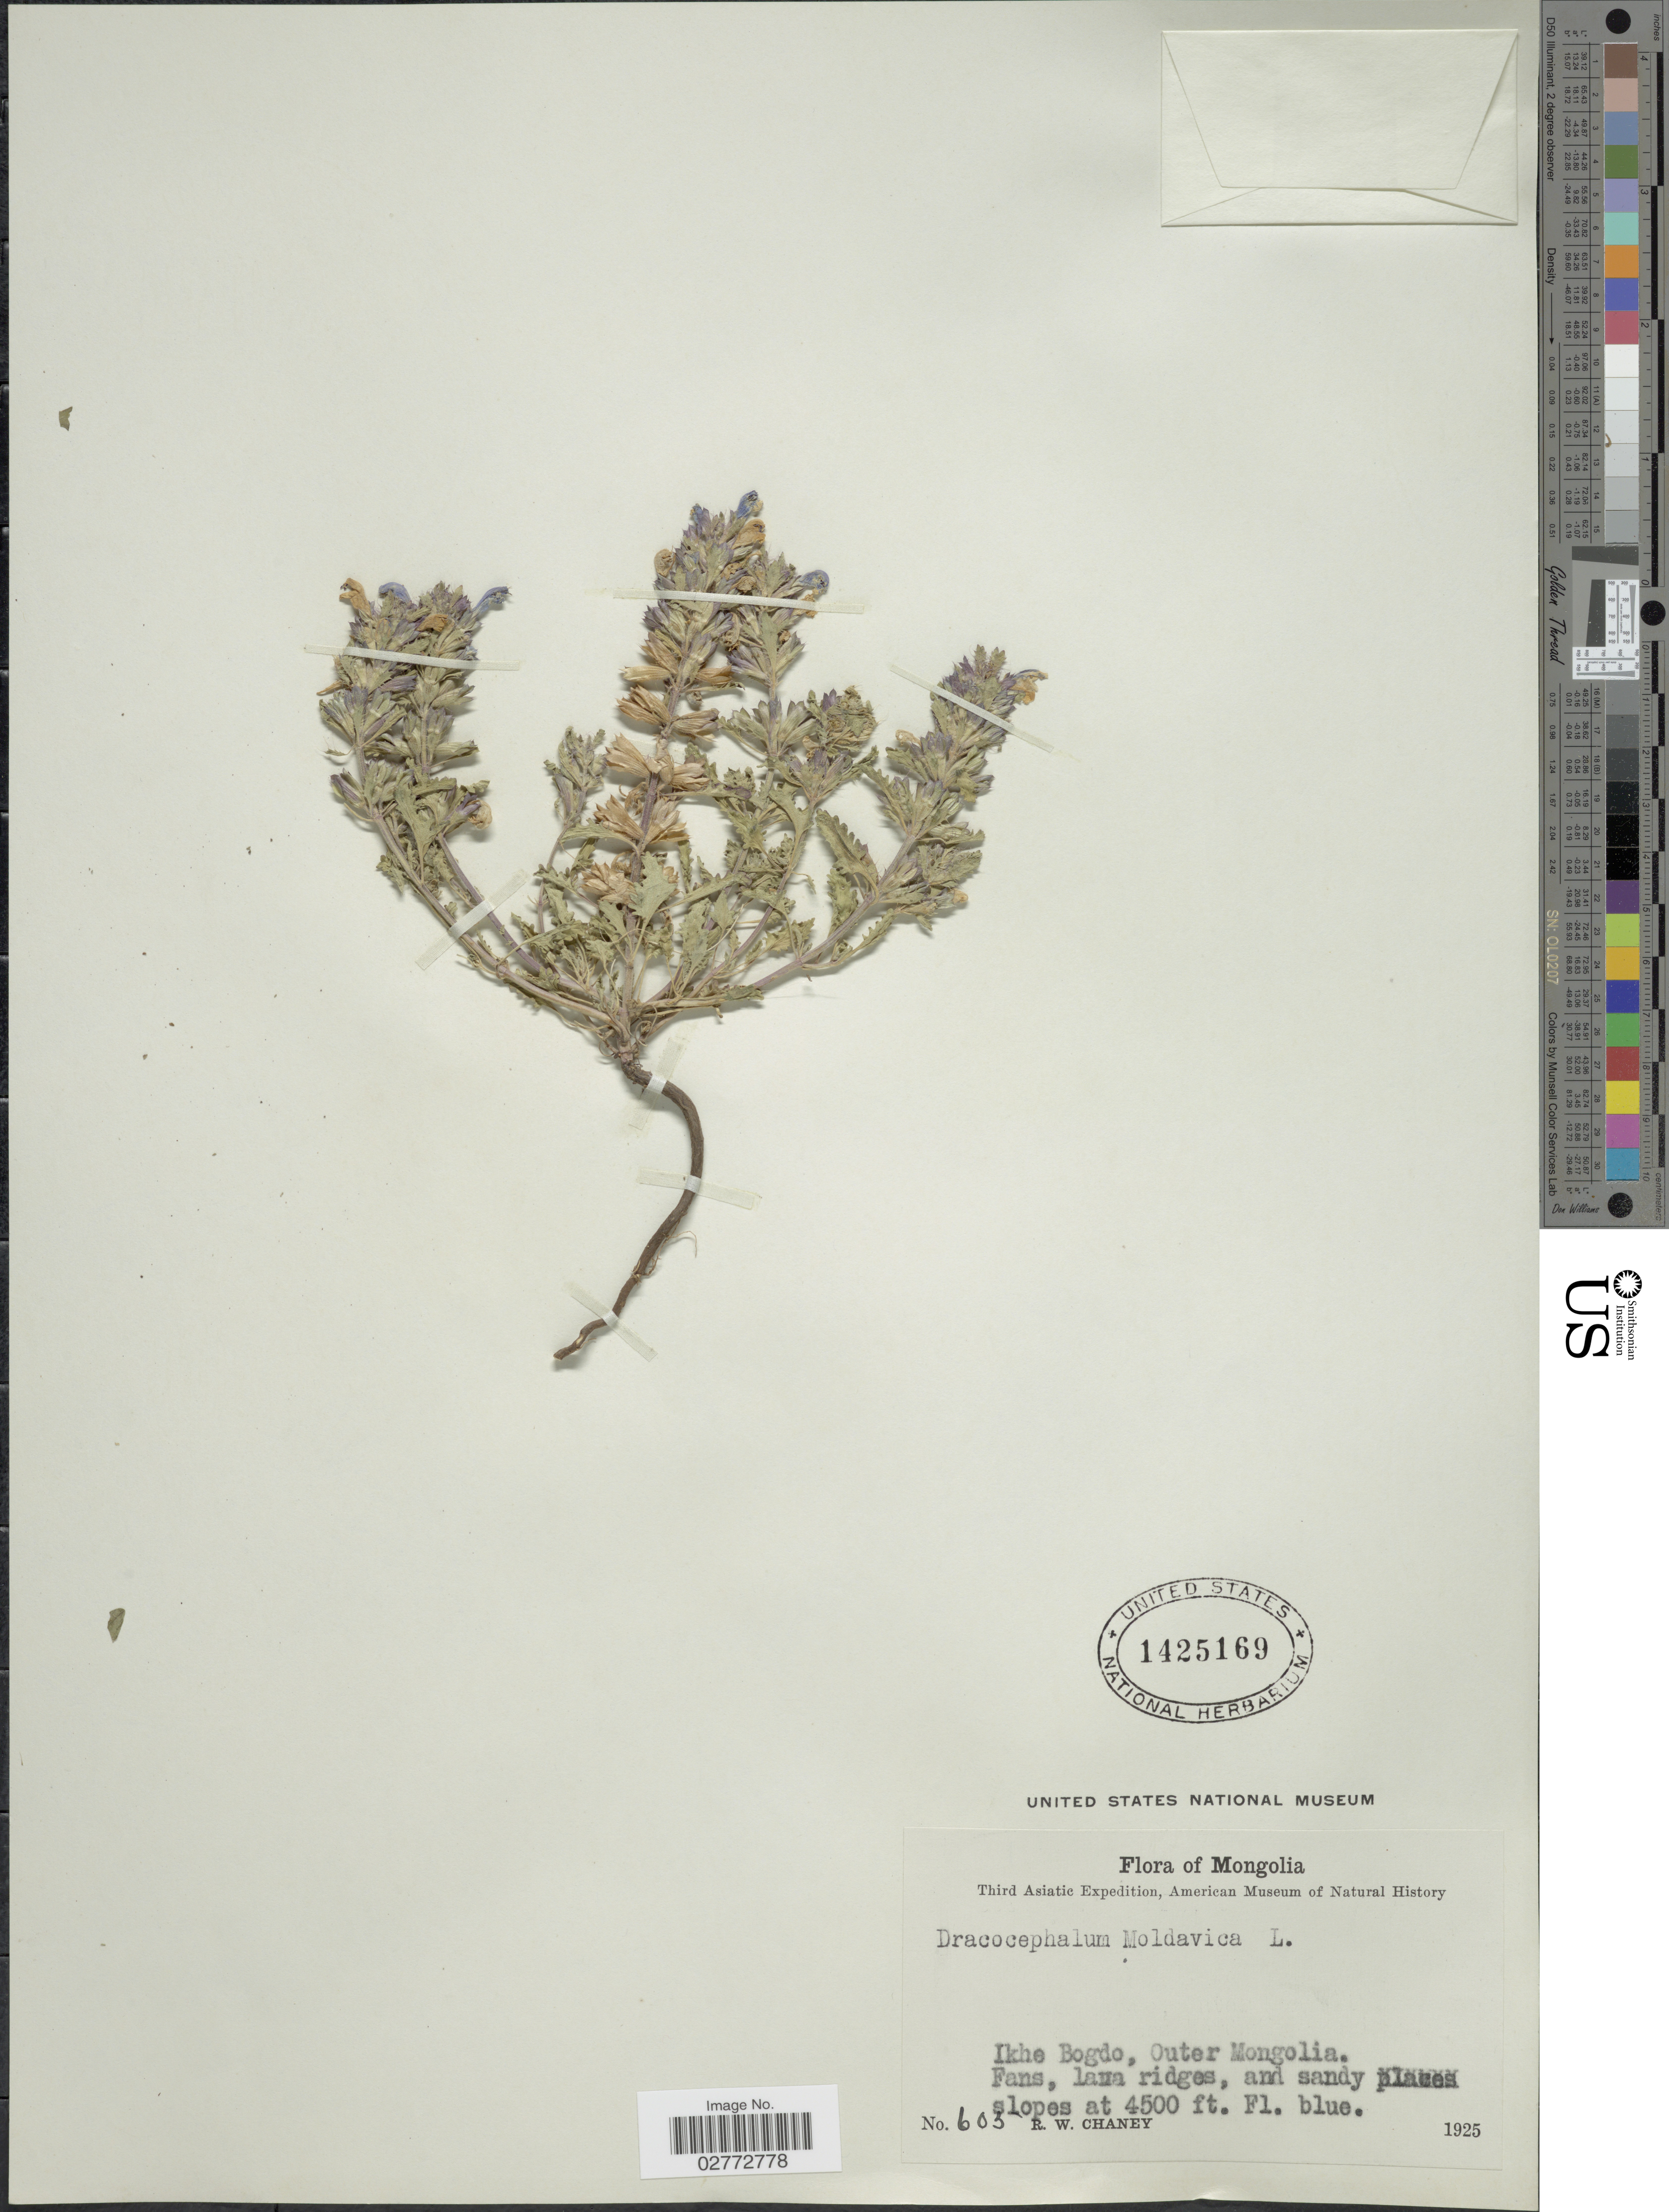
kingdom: Plantae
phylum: Tracheophyta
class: Magnoliopsida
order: Lamiales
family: Lamiaceae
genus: Dracocephalum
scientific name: Dracocephalum moldavica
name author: L.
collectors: R. Chaney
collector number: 605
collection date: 1925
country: Mongolia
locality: Ikhe Bogdo, Outer Mongolia.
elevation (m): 1372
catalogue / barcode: US 1425169